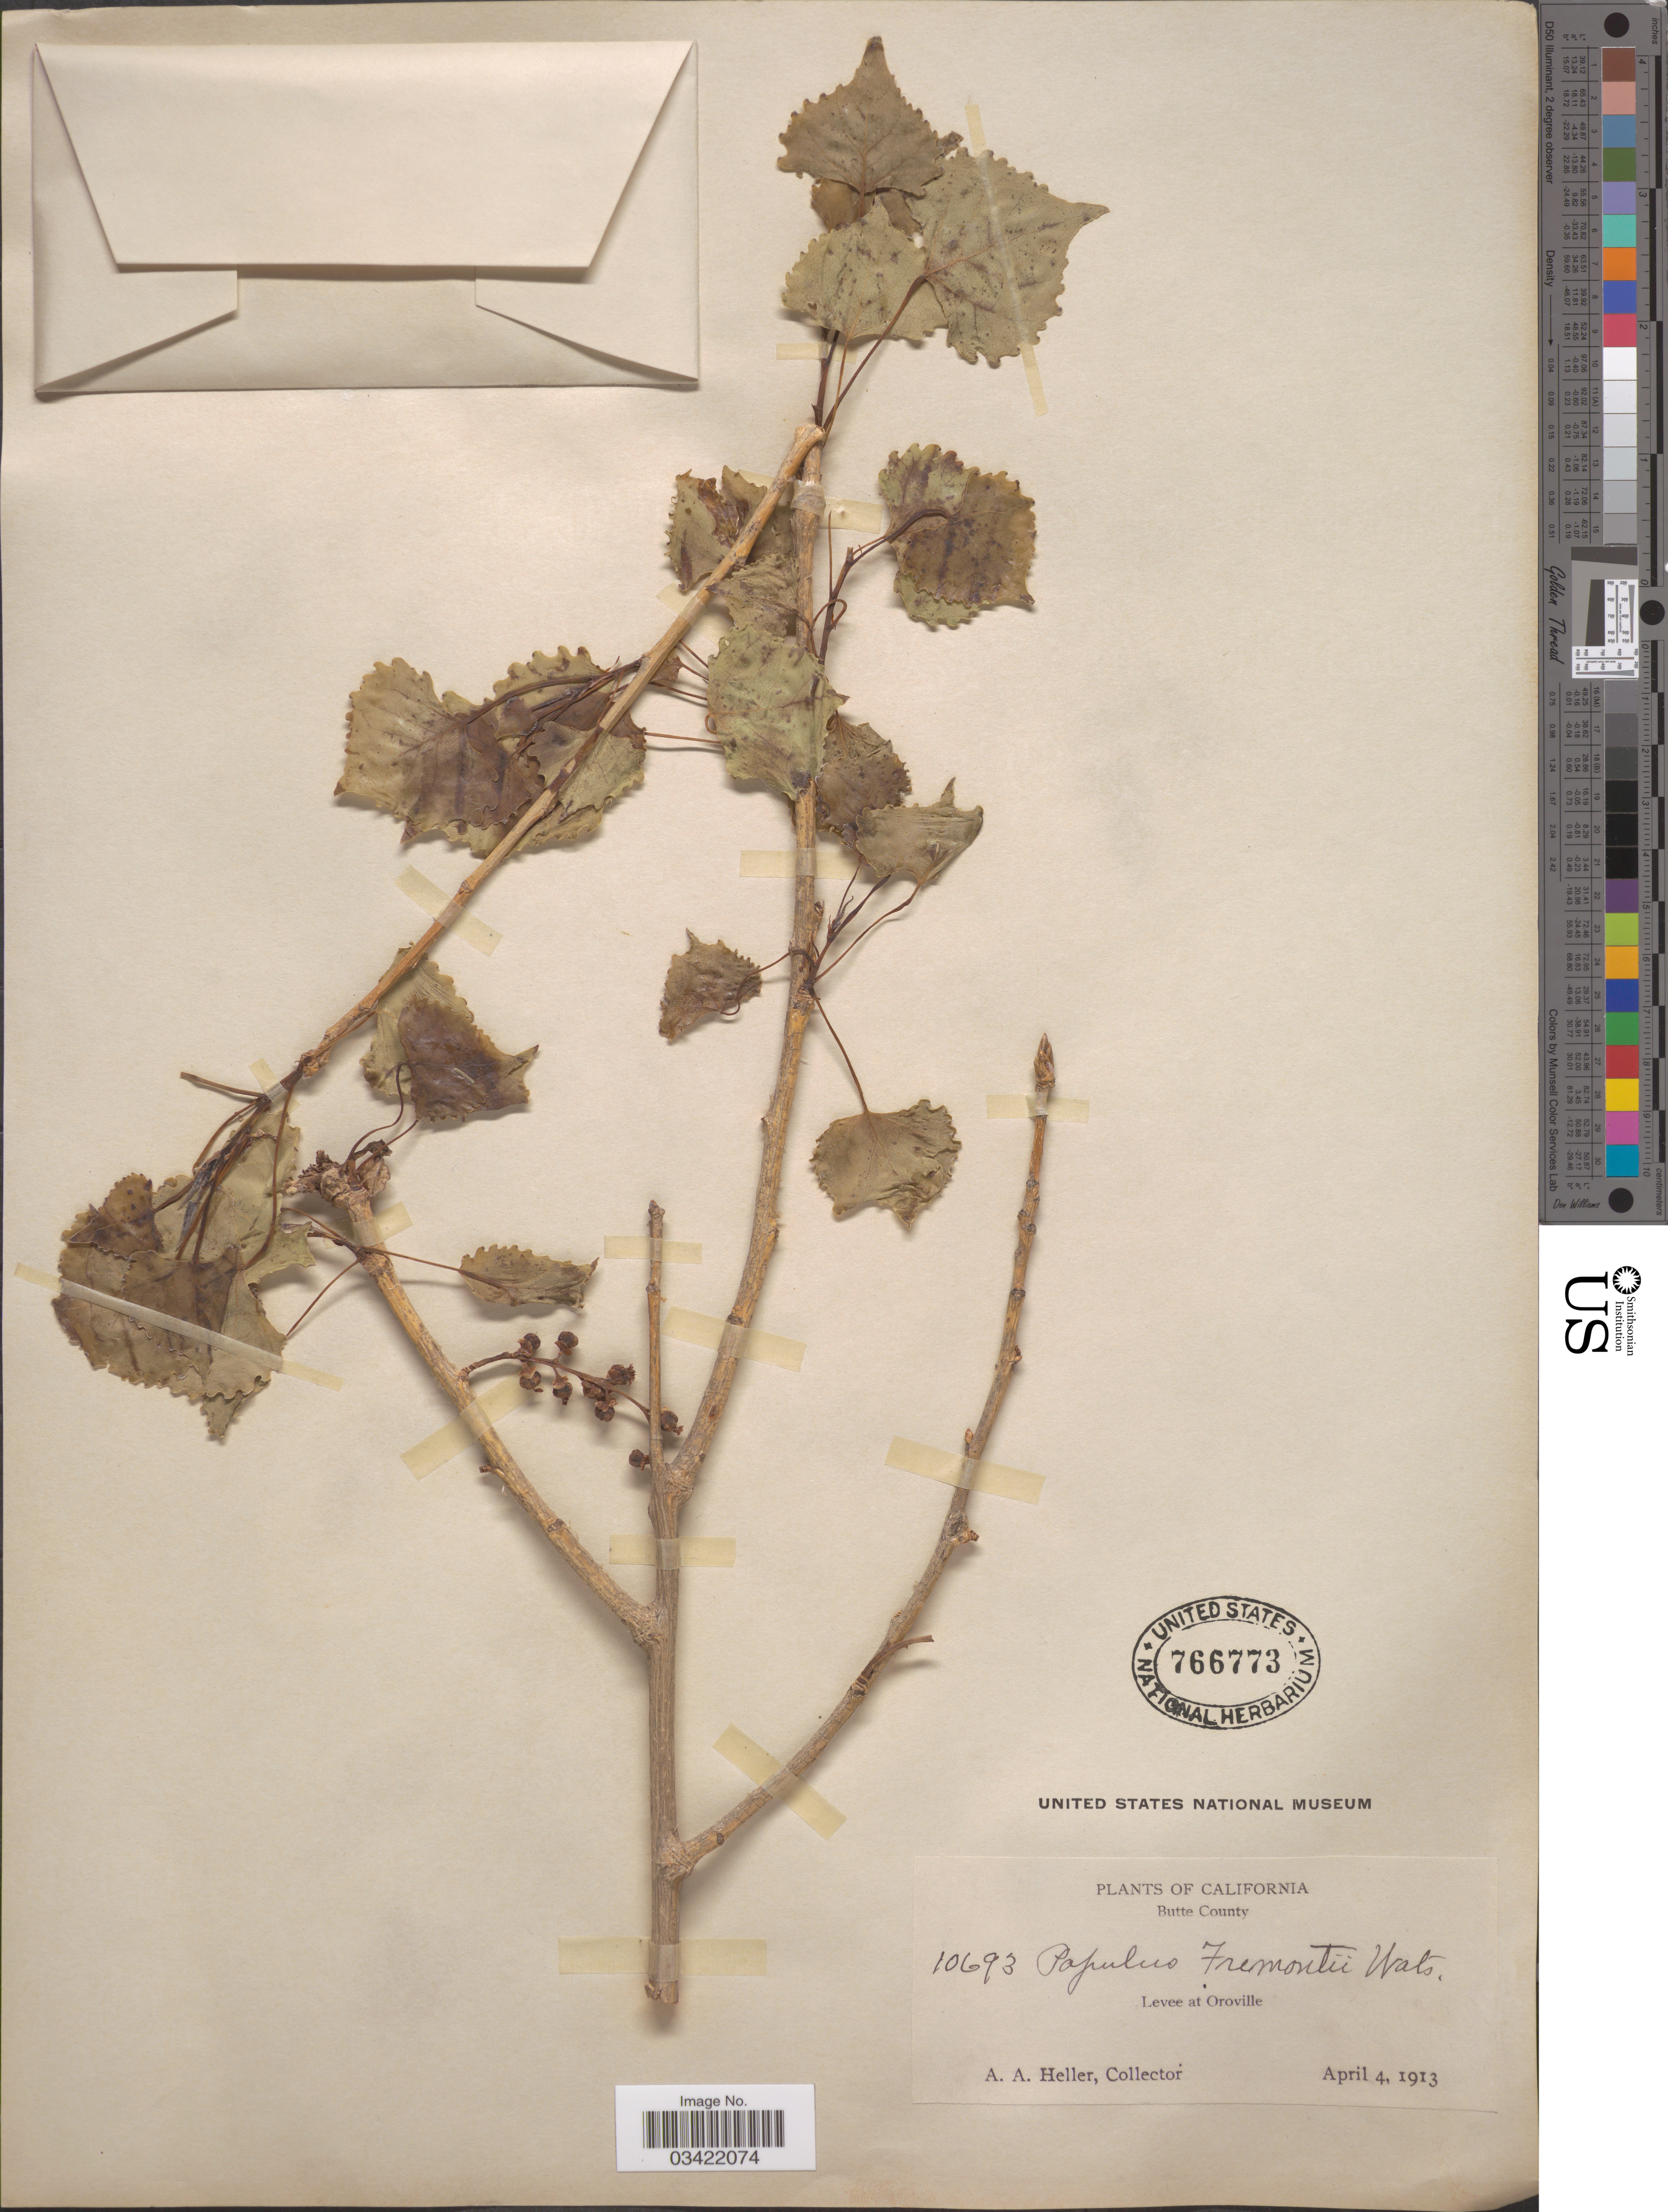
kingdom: Plantae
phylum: Tracheophyta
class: Magnoliopsida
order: Malpighiales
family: Salicaceae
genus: Populus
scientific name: Populus fremontii subsp. fremontii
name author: S. Watson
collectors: A. A. Heller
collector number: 10693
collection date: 1913-04-04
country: United States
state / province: California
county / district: Butte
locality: Butte County. Levee at Oroville.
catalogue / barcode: US 766773